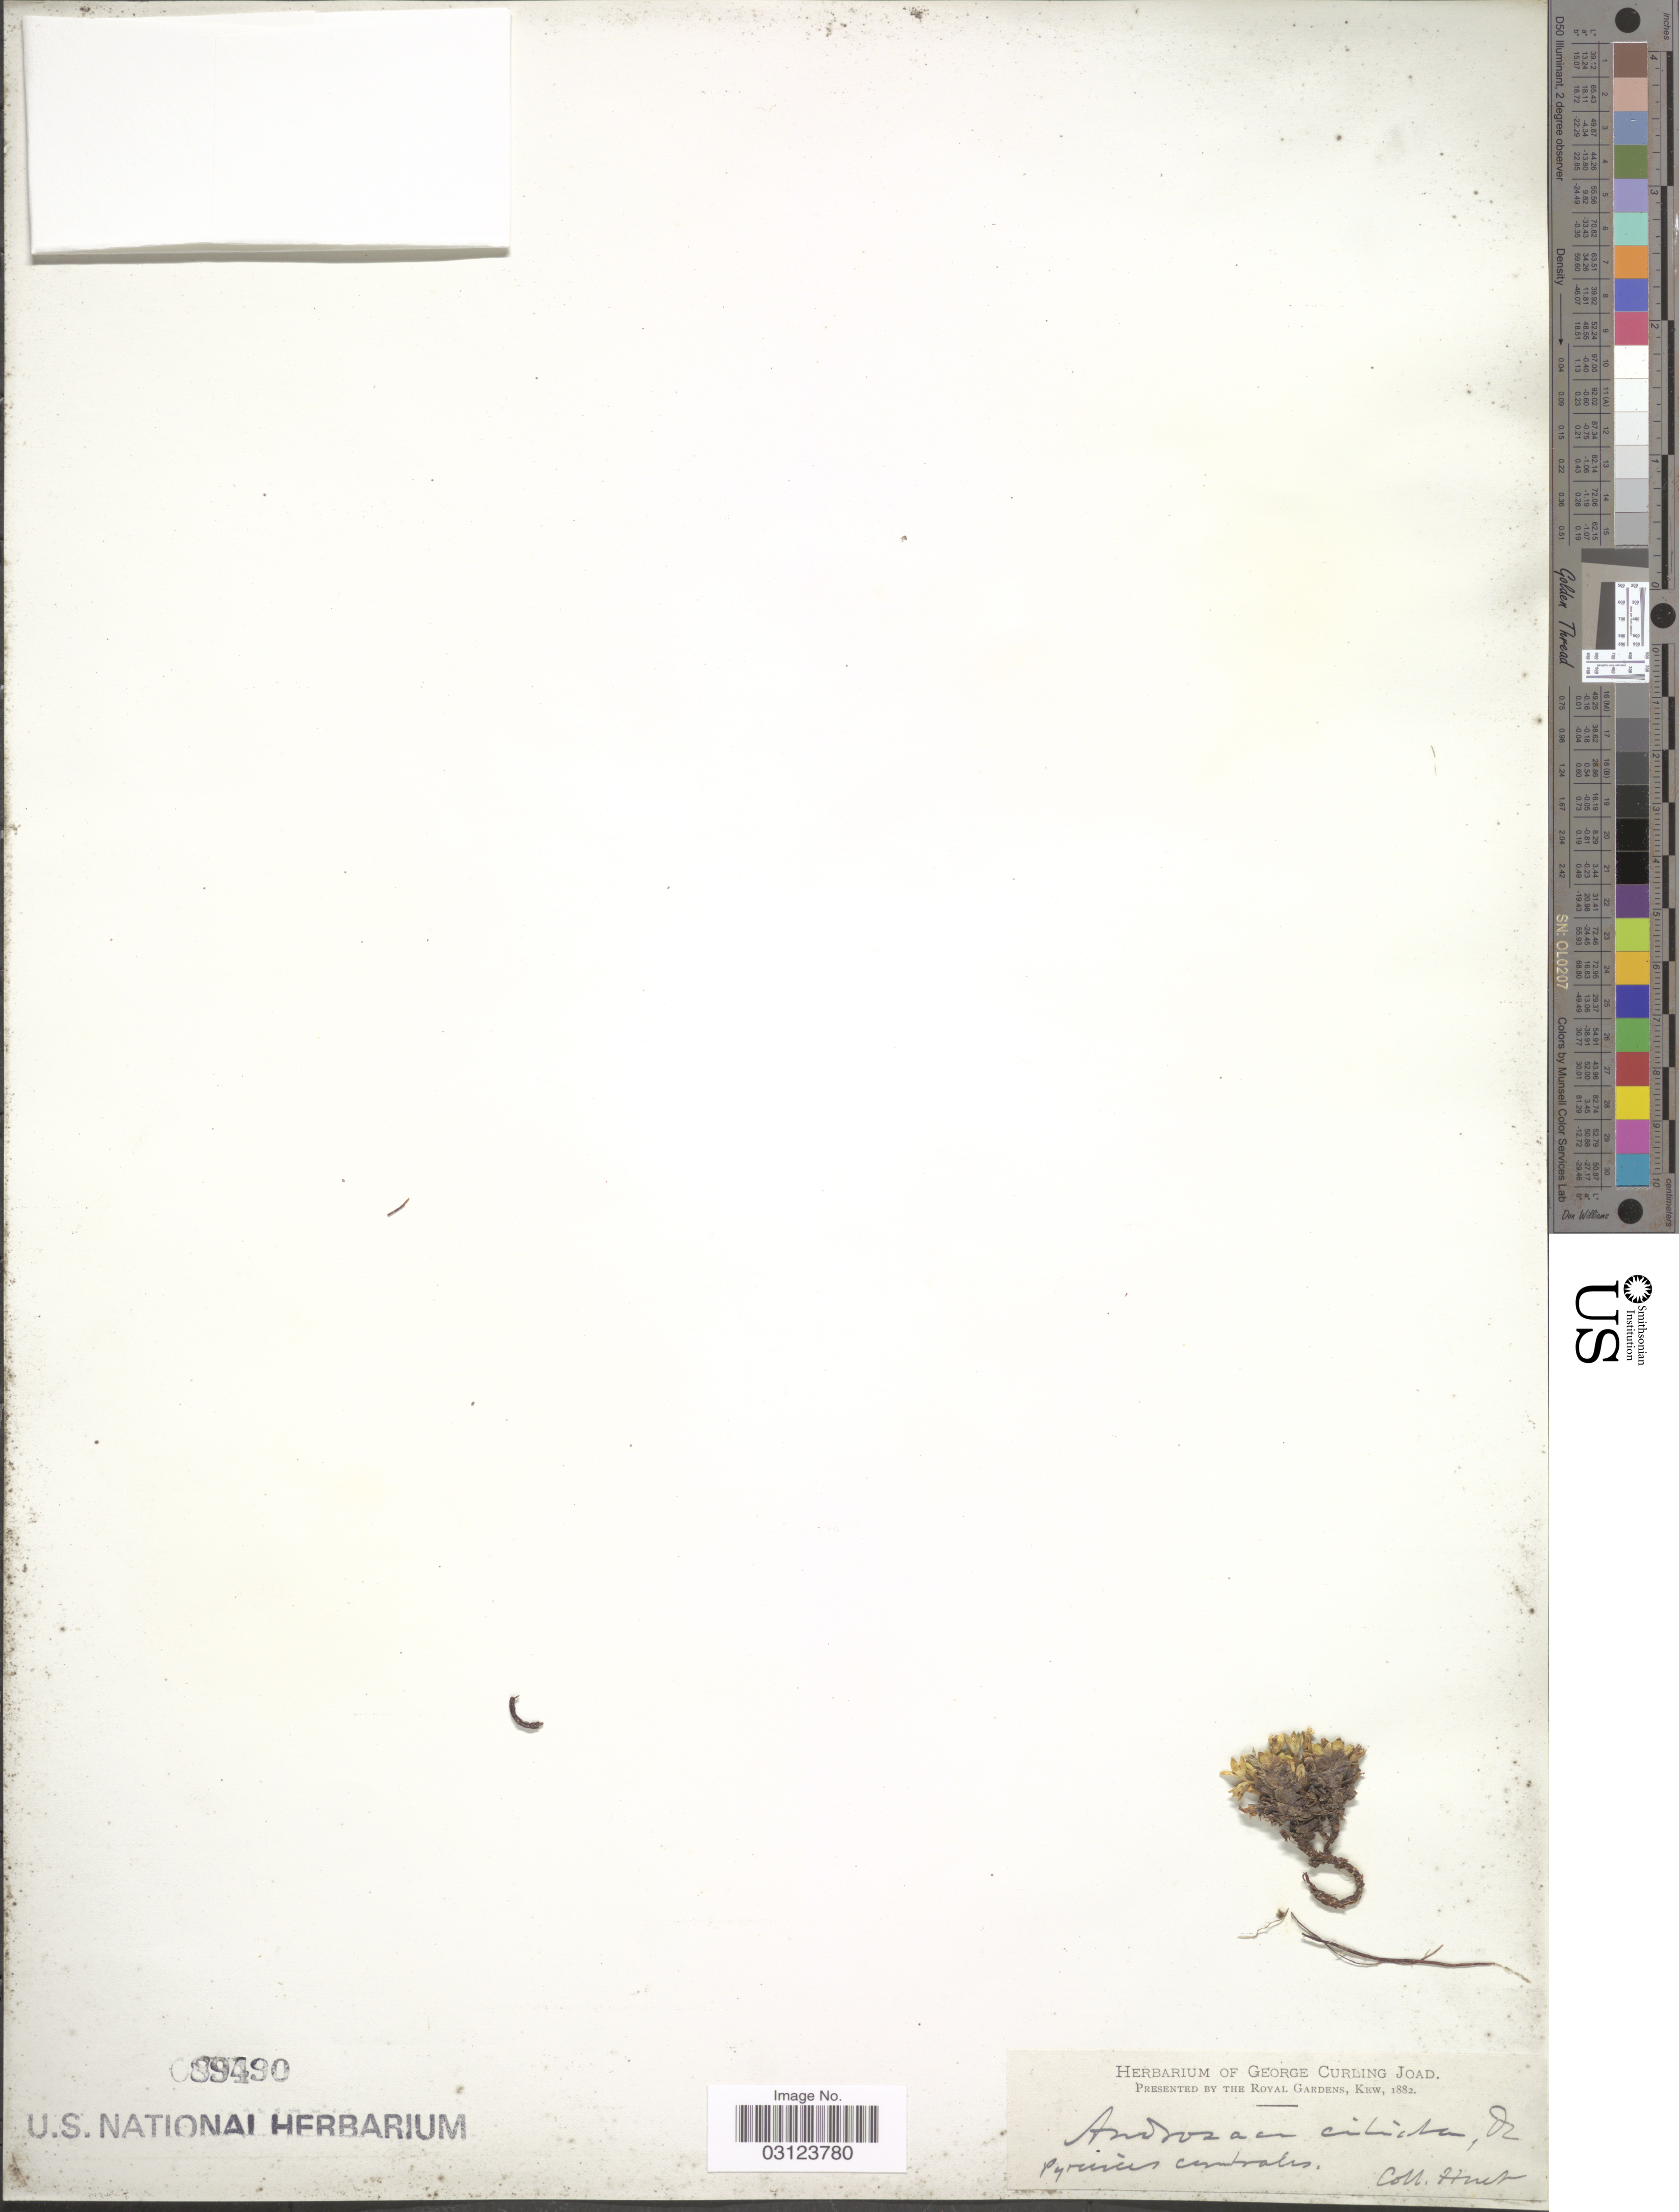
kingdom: Plantae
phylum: Tracheophyta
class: Magnoliopsida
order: Ericales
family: Primulaceae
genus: Androsace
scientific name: Androsace ciliata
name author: DC.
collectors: -. Huet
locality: Pyrenées centrales.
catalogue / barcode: US 89490